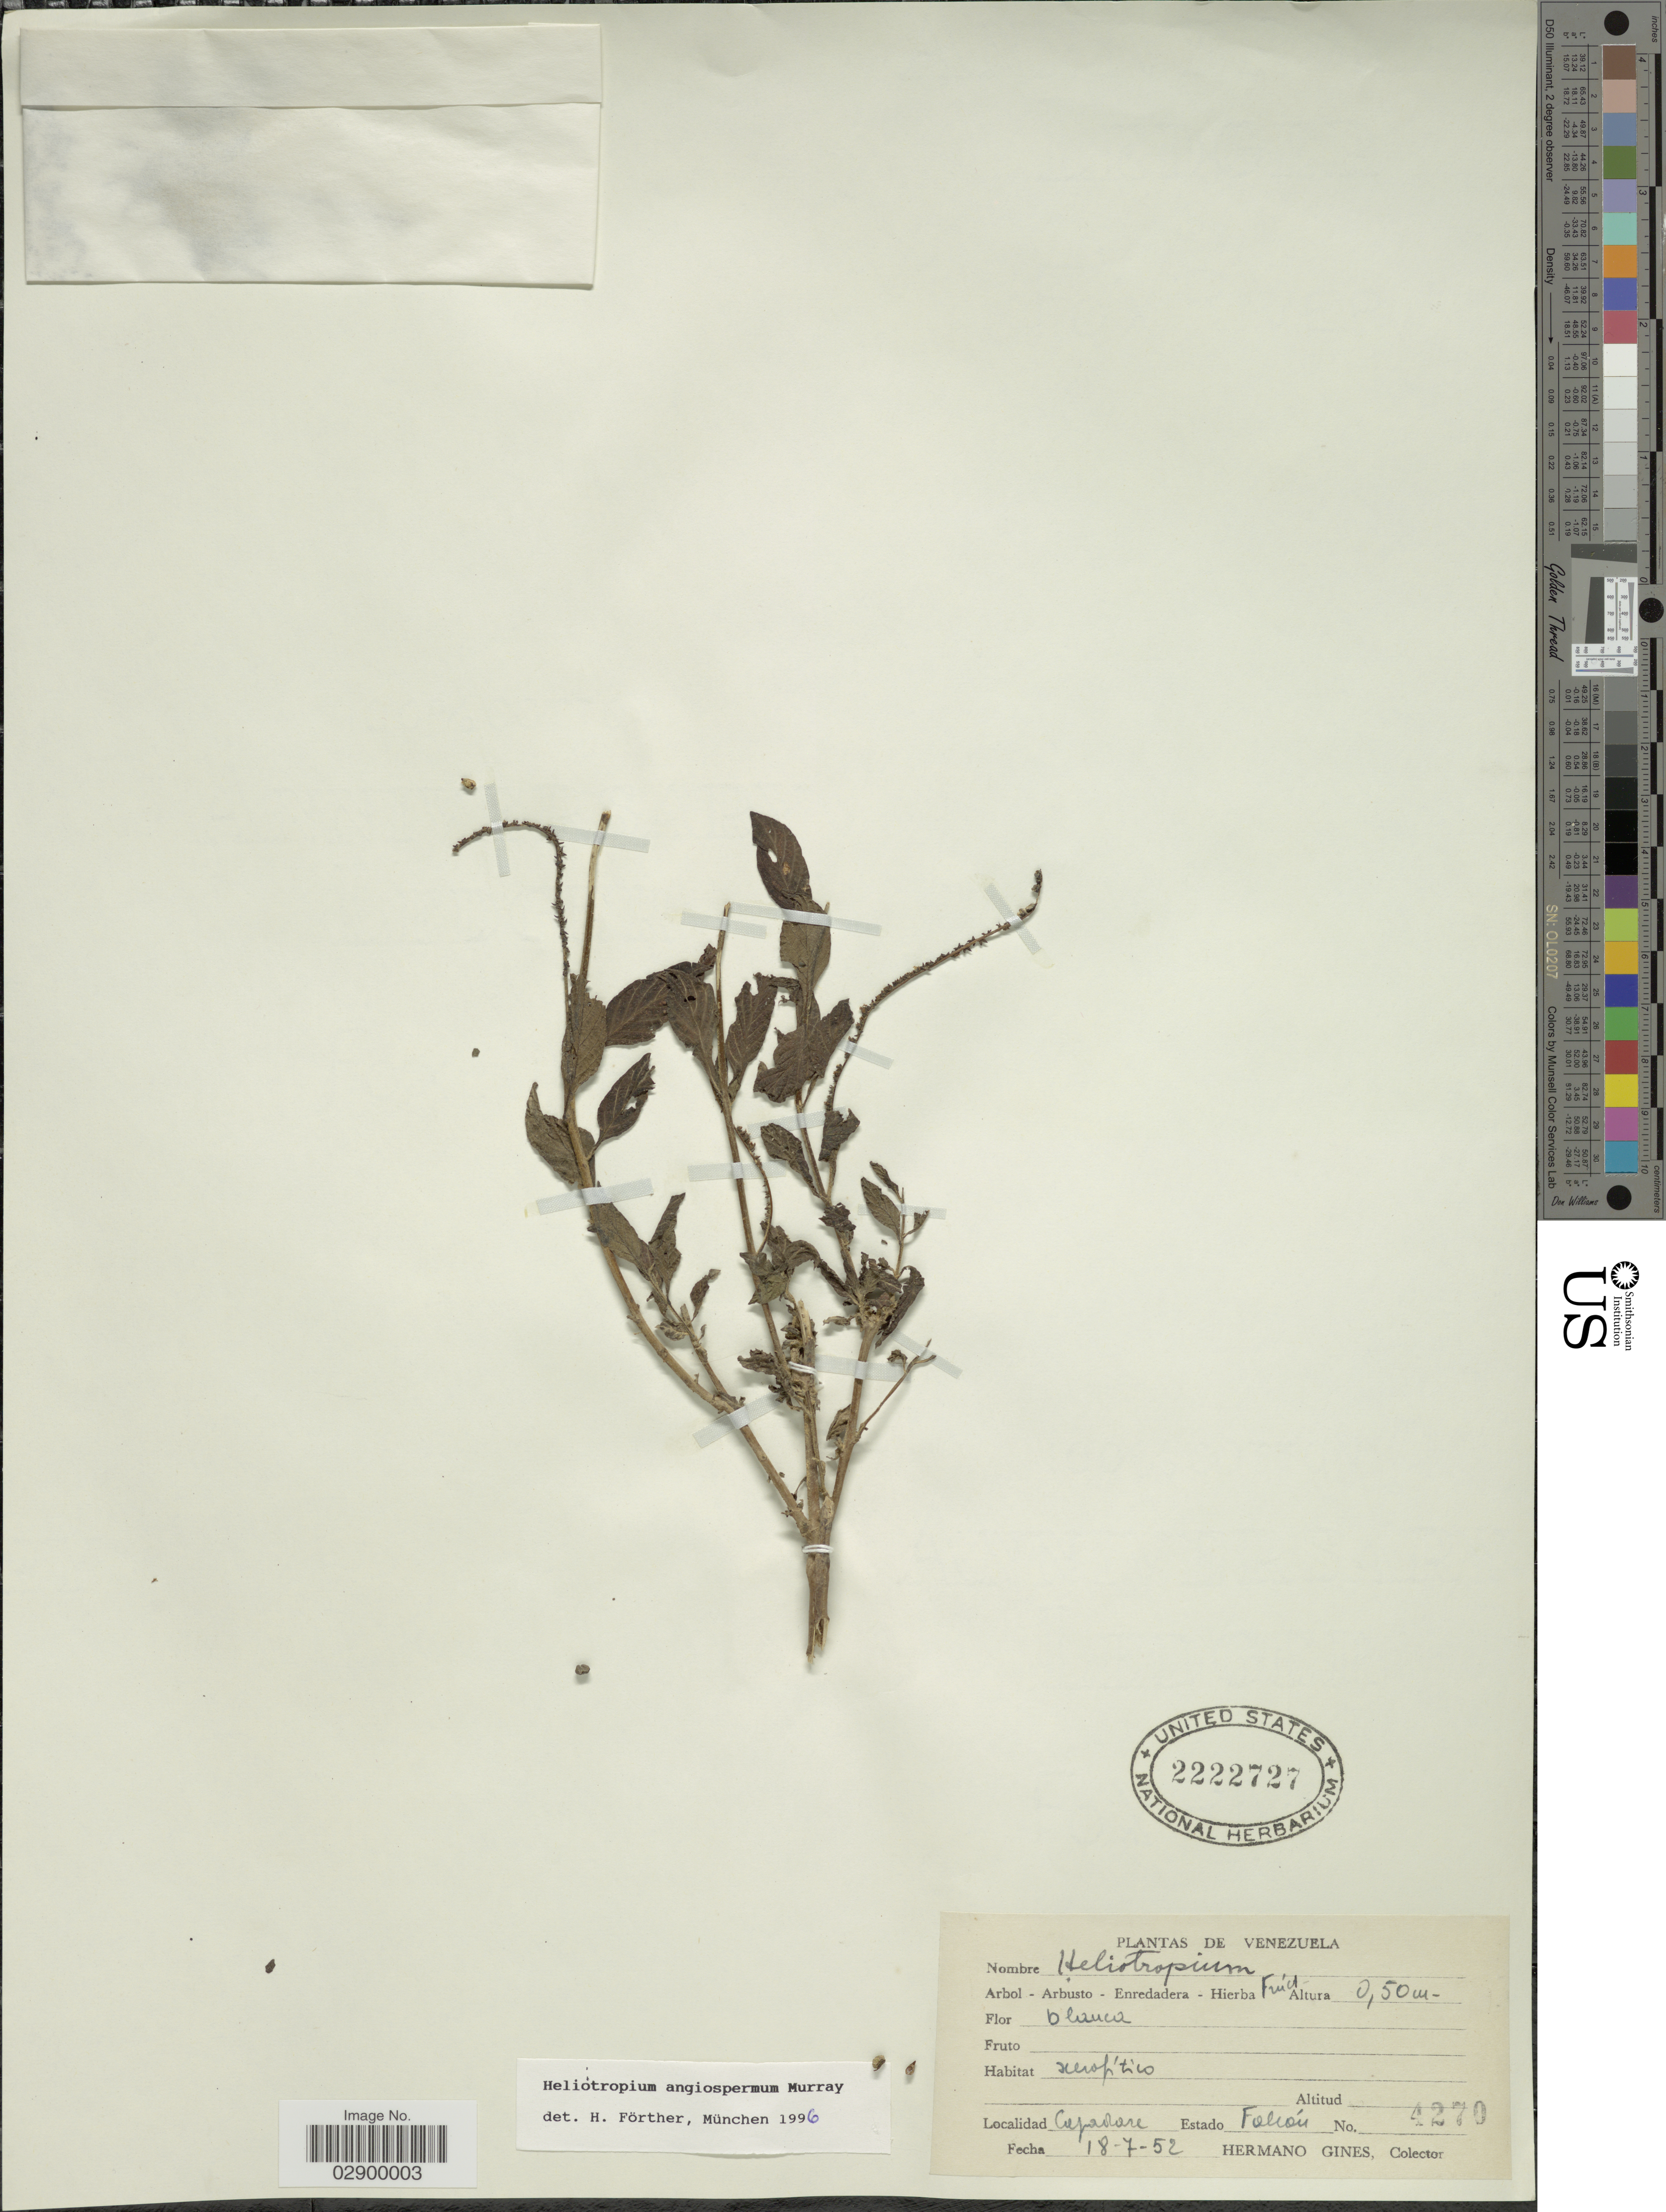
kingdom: Plantae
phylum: Tracheophyta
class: Magnoliopsida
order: Boraginales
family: Heliotropiaceae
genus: Heliotropium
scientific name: Heliotropium angiospermum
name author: Murray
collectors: Bro. Gines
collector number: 4270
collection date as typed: Transcribed d/m/y: 18/7/52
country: Venezuela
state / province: Falcón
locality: Capadare.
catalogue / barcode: US 2222727